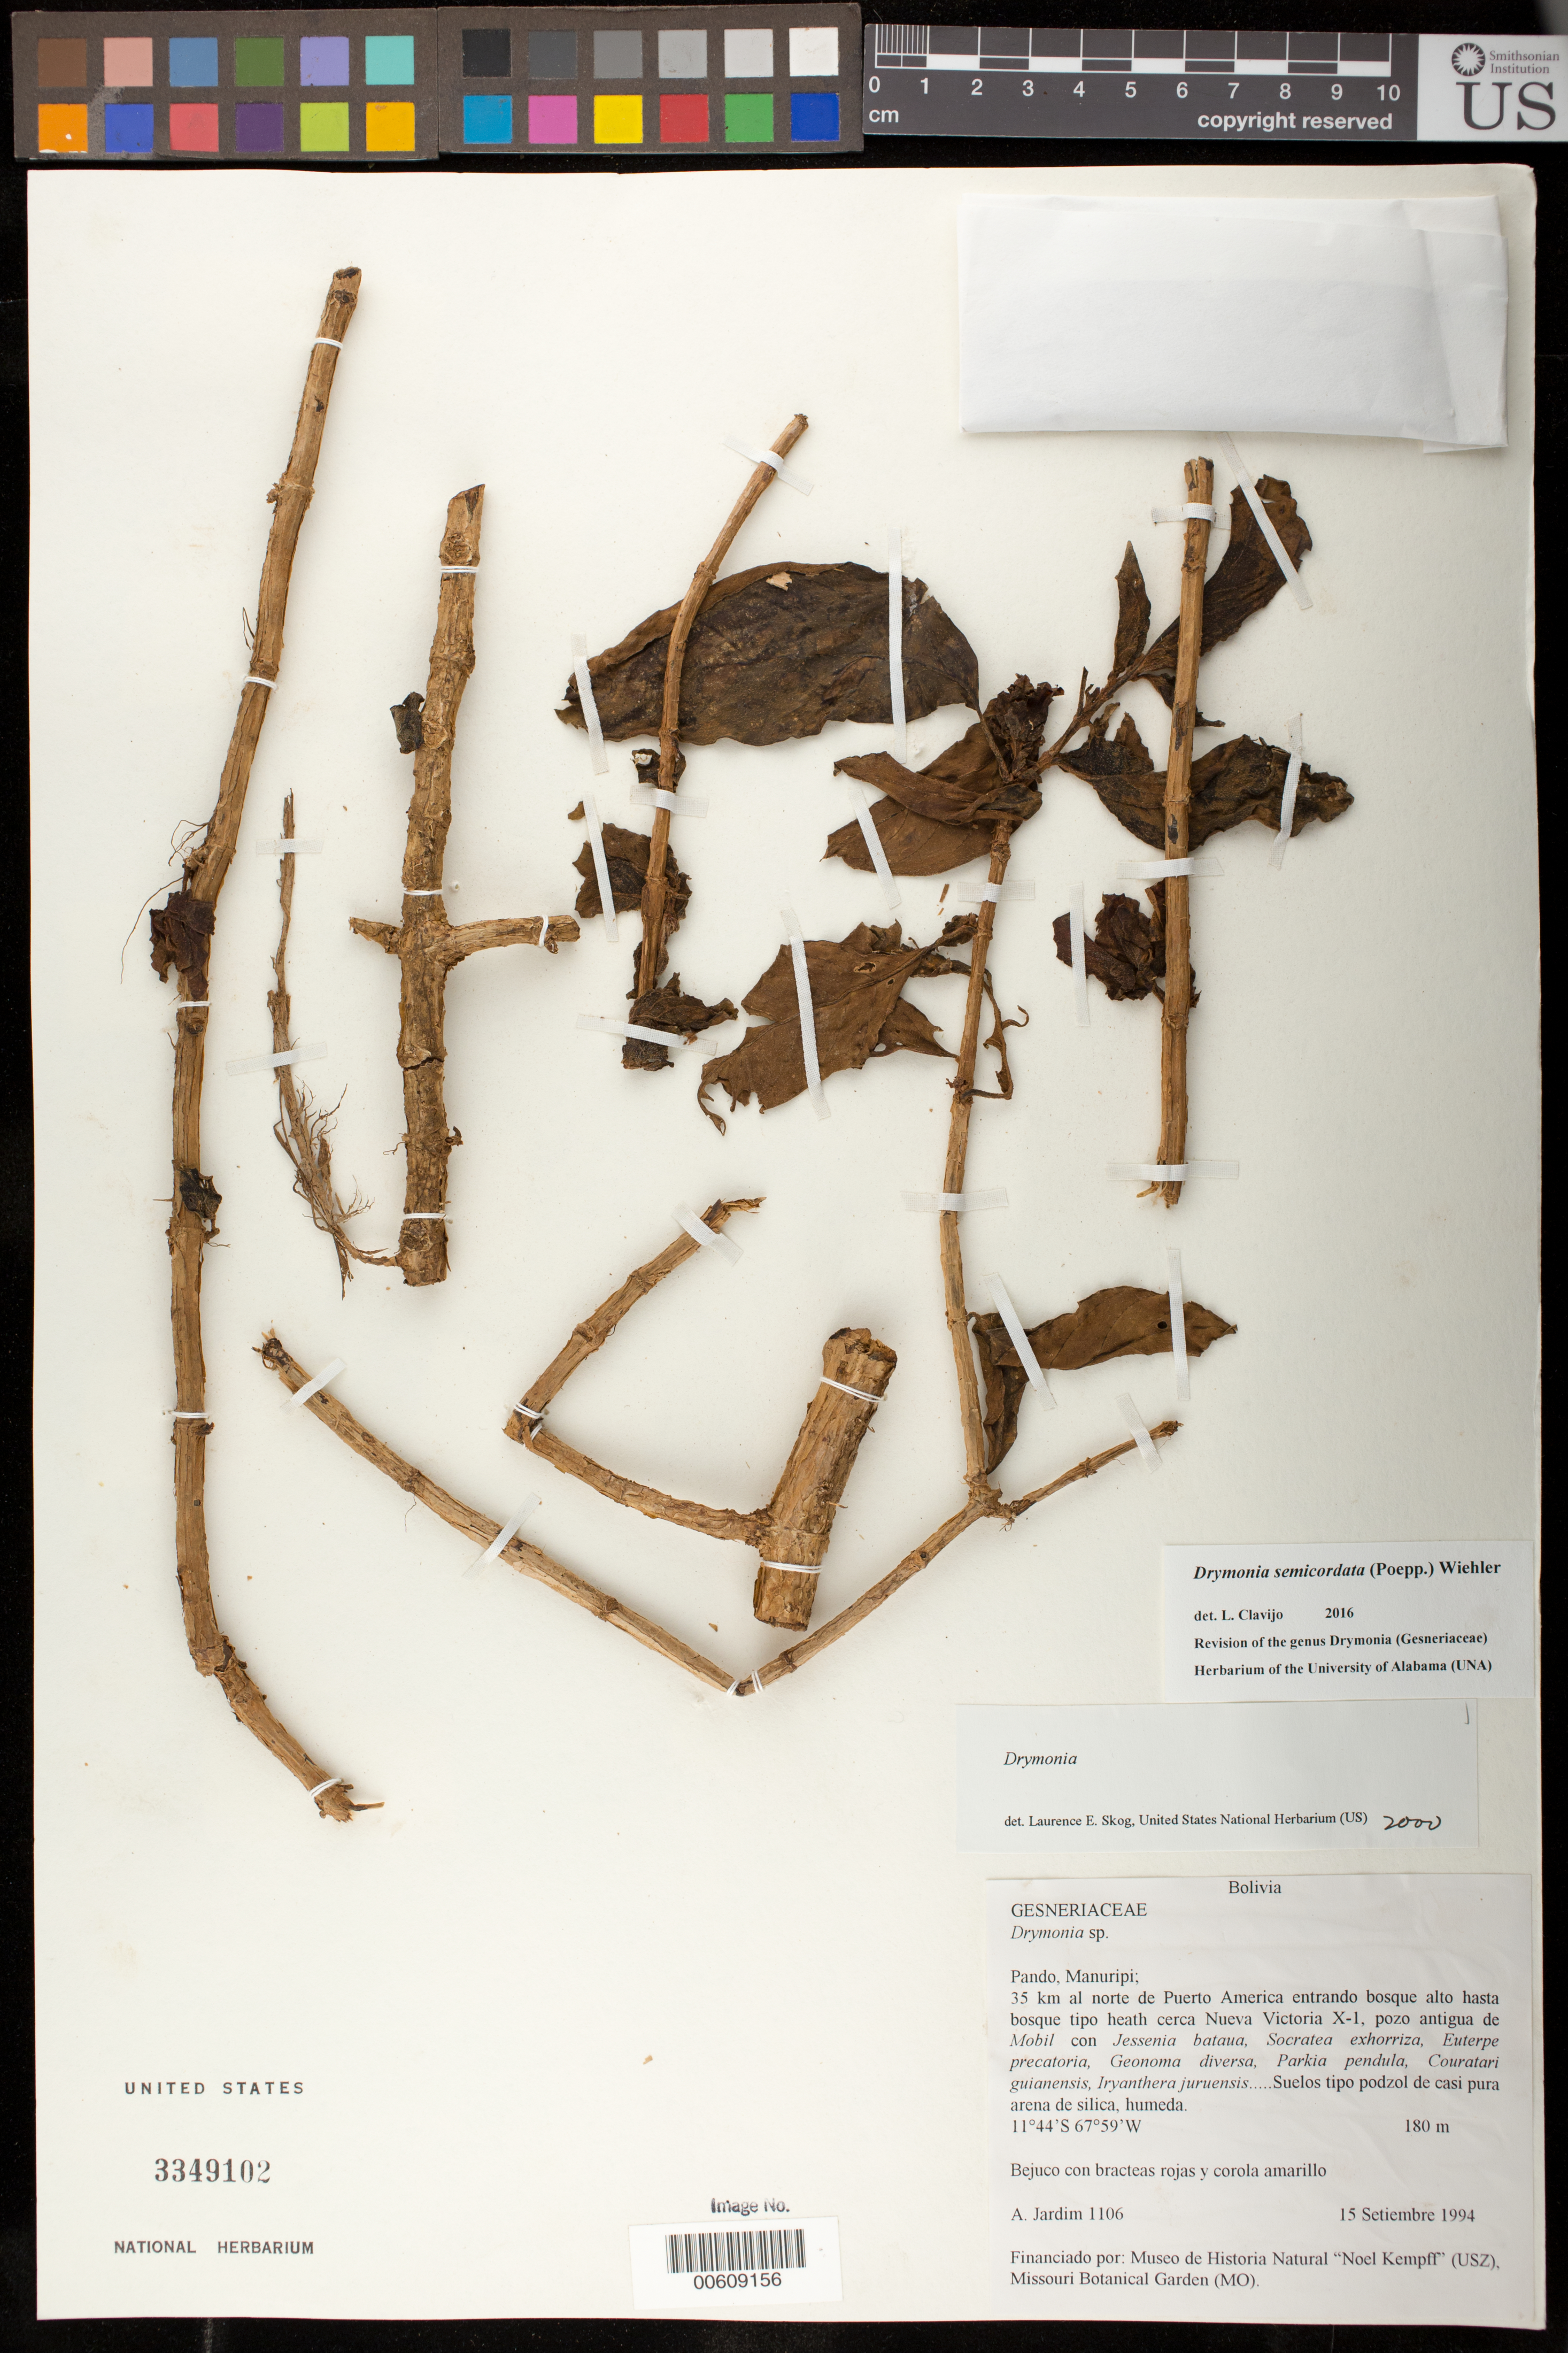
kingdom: Plantae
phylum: Tracheophyta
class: Magnoliopsida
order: Lamiales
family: Gesneriaceae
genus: Drymonia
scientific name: Drymonia semicordata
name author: (Poepp.) Wiehler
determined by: Clavijo, L.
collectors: A. Jardim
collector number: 1106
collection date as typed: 15 Sep 1994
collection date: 1994-09-15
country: Bolivia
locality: Pando, Manuripi; 35 km al N de Puerto America entrando bosque alto hasta bosque tipo heath cerca Nueva Victoria X-1, pozo antigue de Mobil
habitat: Bosque alto hasta bosque tipo heath…suelos tipo podzol de casi pura arena de silica, humeda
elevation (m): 180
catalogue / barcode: US 3349102